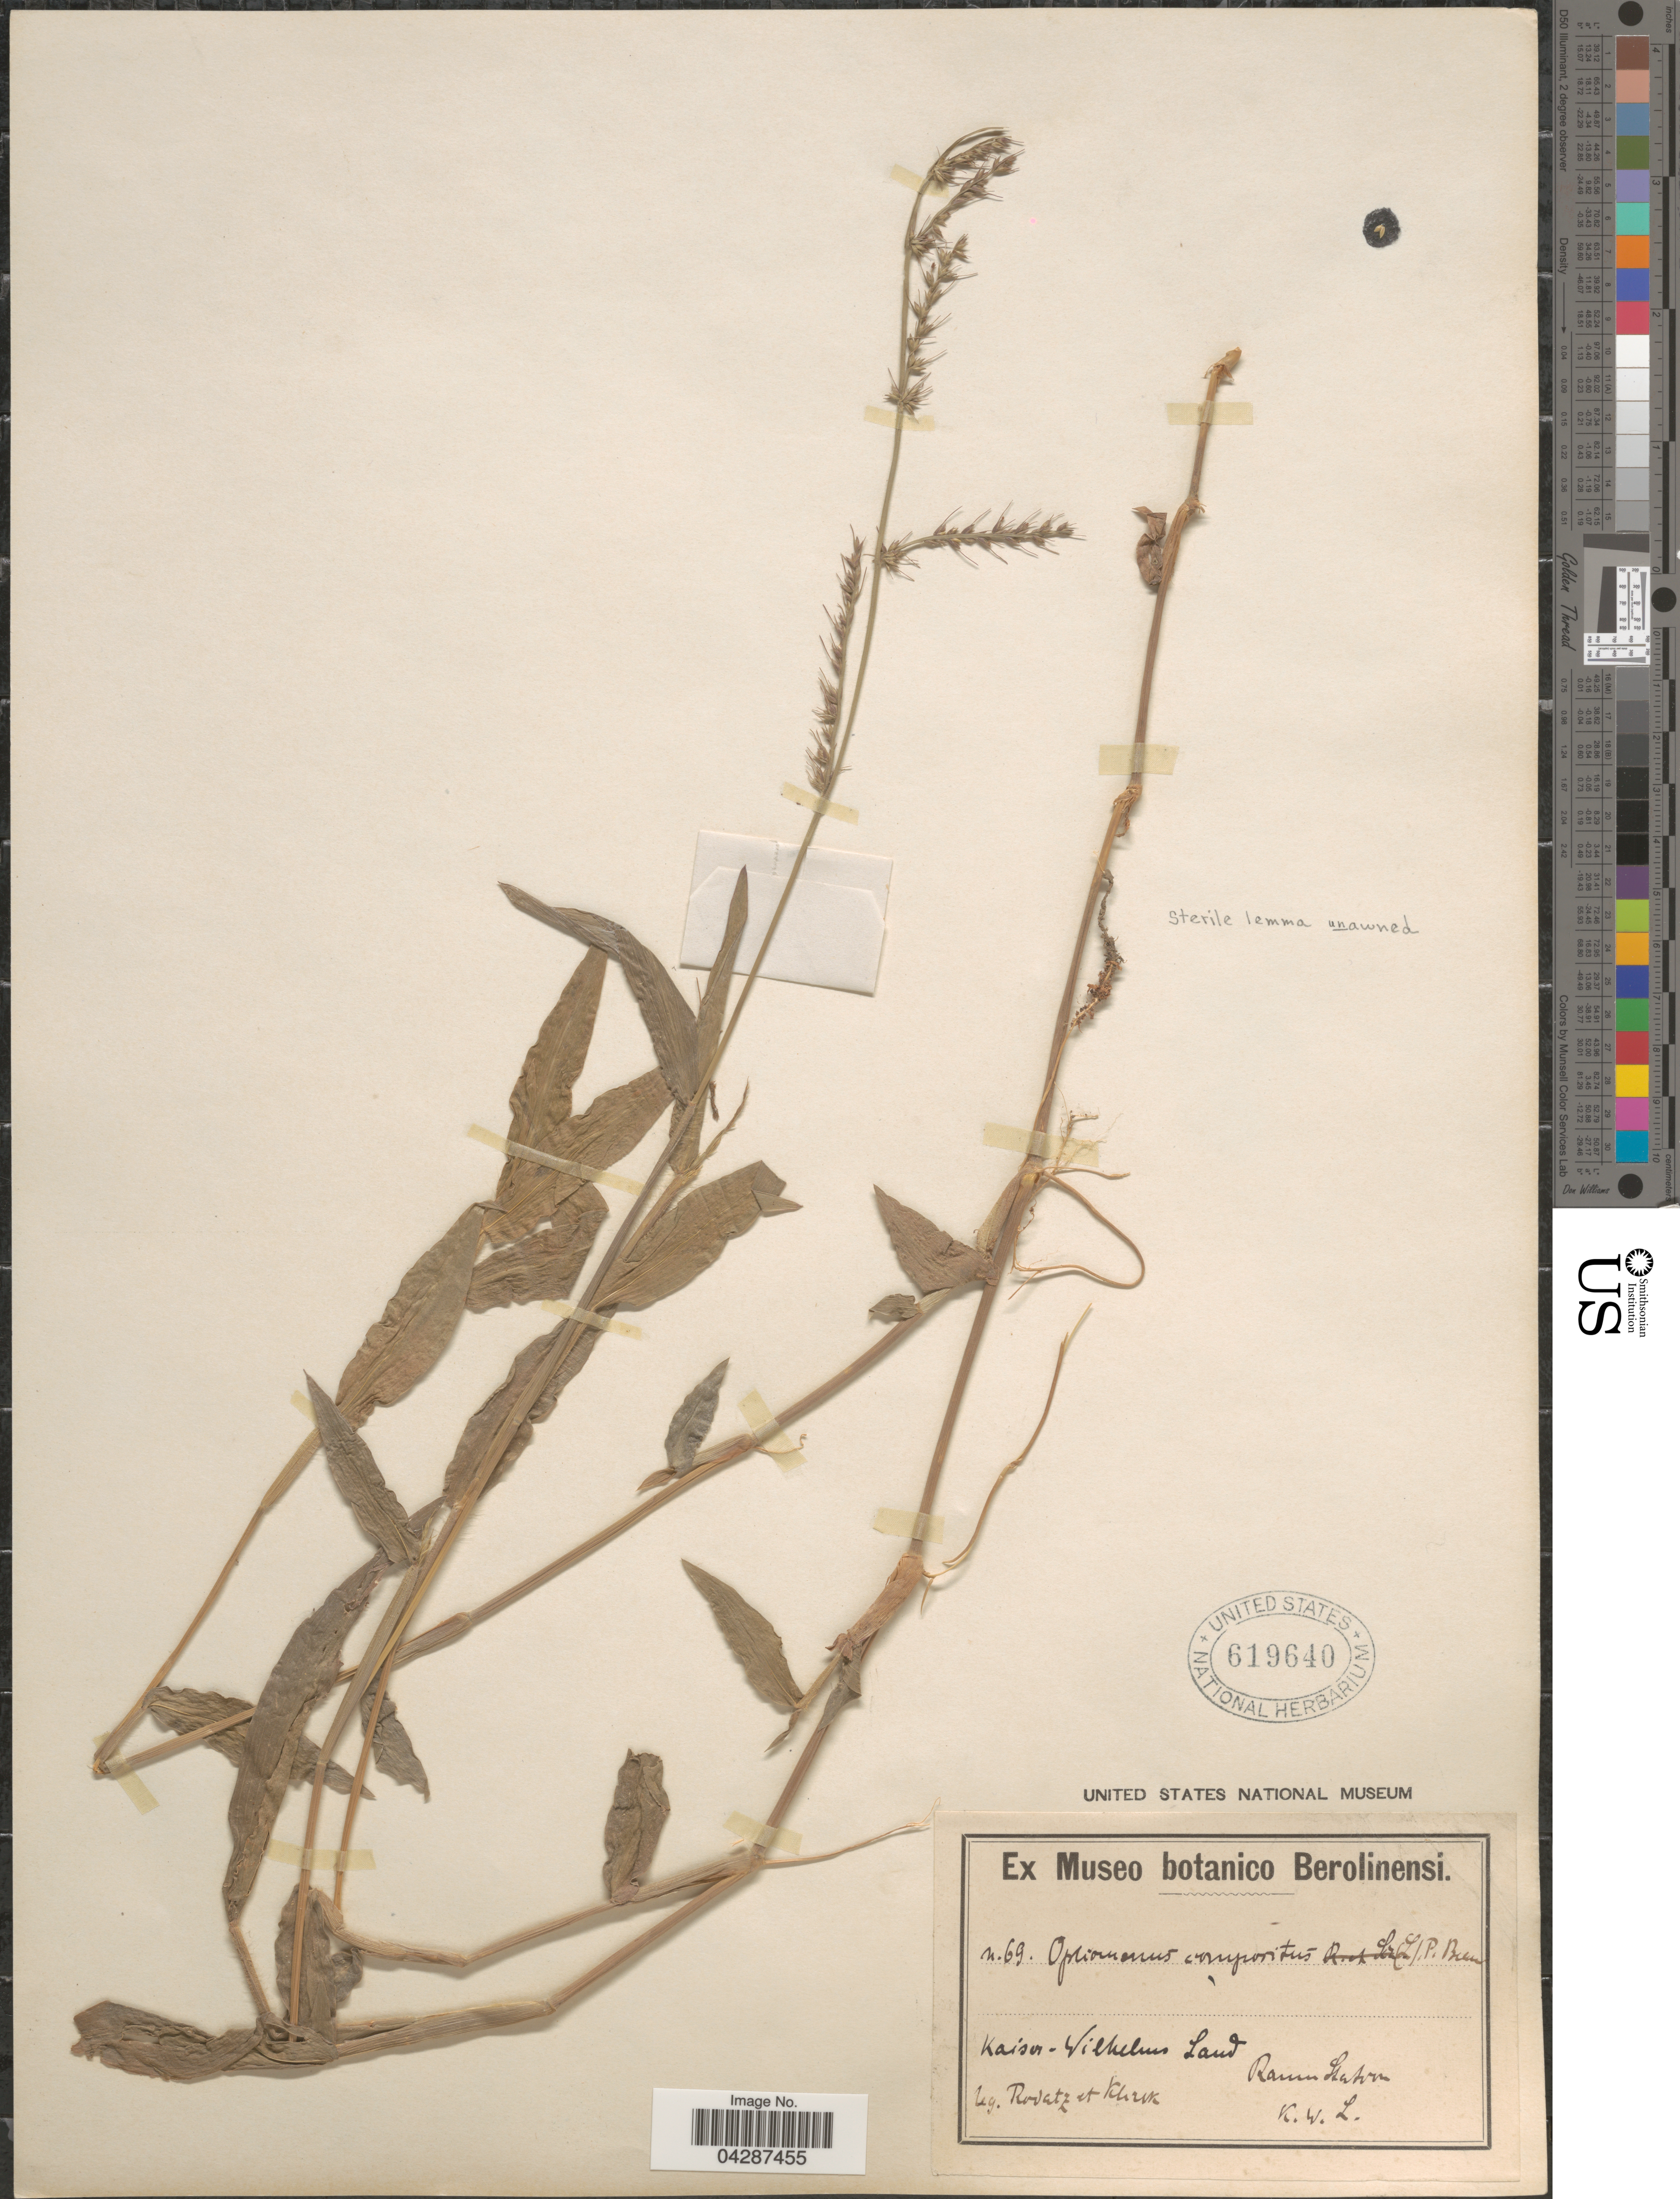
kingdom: Plantae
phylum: Tracheophyta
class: Liliopsida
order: Poales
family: Poaceae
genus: Oplismenus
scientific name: Oplismenus compositus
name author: (L.) P. Beauv.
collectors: Rodatz & Klink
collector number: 69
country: Papua New Guinea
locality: Kaiser-Wilhelms Land. Ramn [interpreted] Station.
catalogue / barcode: US 619640